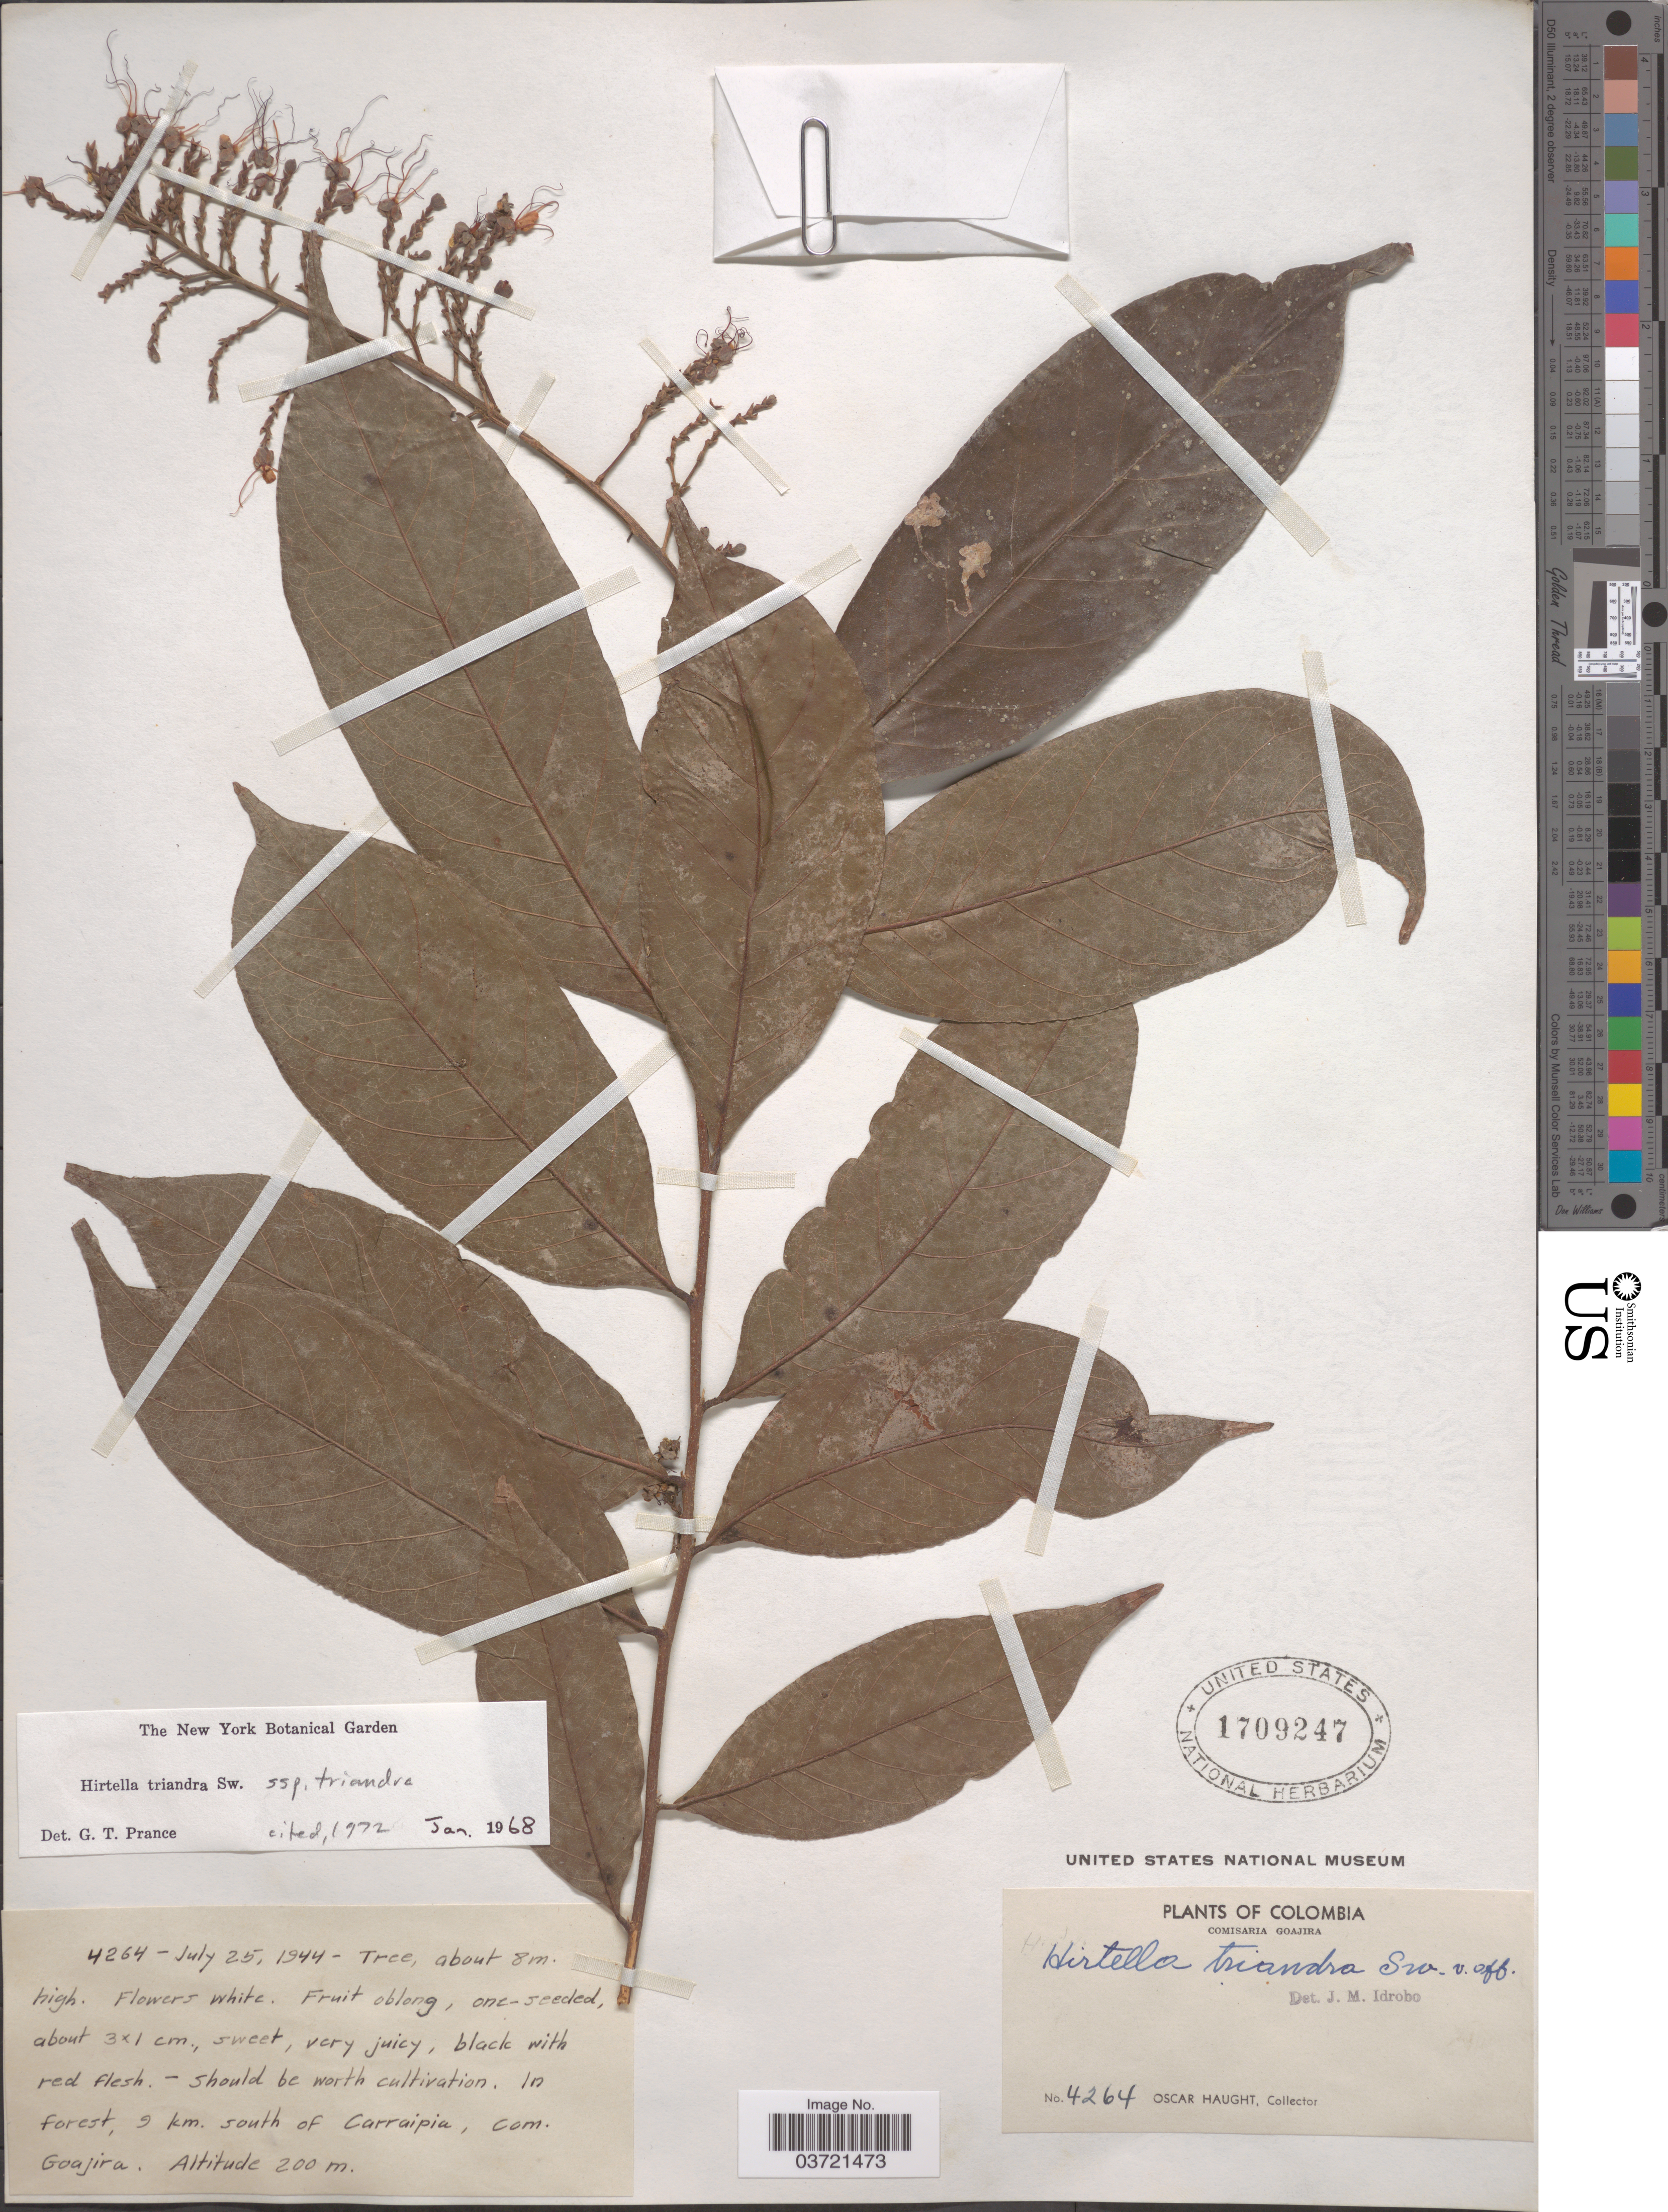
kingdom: Plantae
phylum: Tracheophyta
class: Magnoliopsida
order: Malpighiales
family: Chrysobalanaceae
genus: Hirtella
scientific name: Hirtella triandra subsp. triandra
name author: Sw.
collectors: O. Haught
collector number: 4264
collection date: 1944-07-25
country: Colombia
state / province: La Guajira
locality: In forest, 9 km. south of Carraipia, com. Goajira.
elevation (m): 200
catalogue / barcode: US 1709247